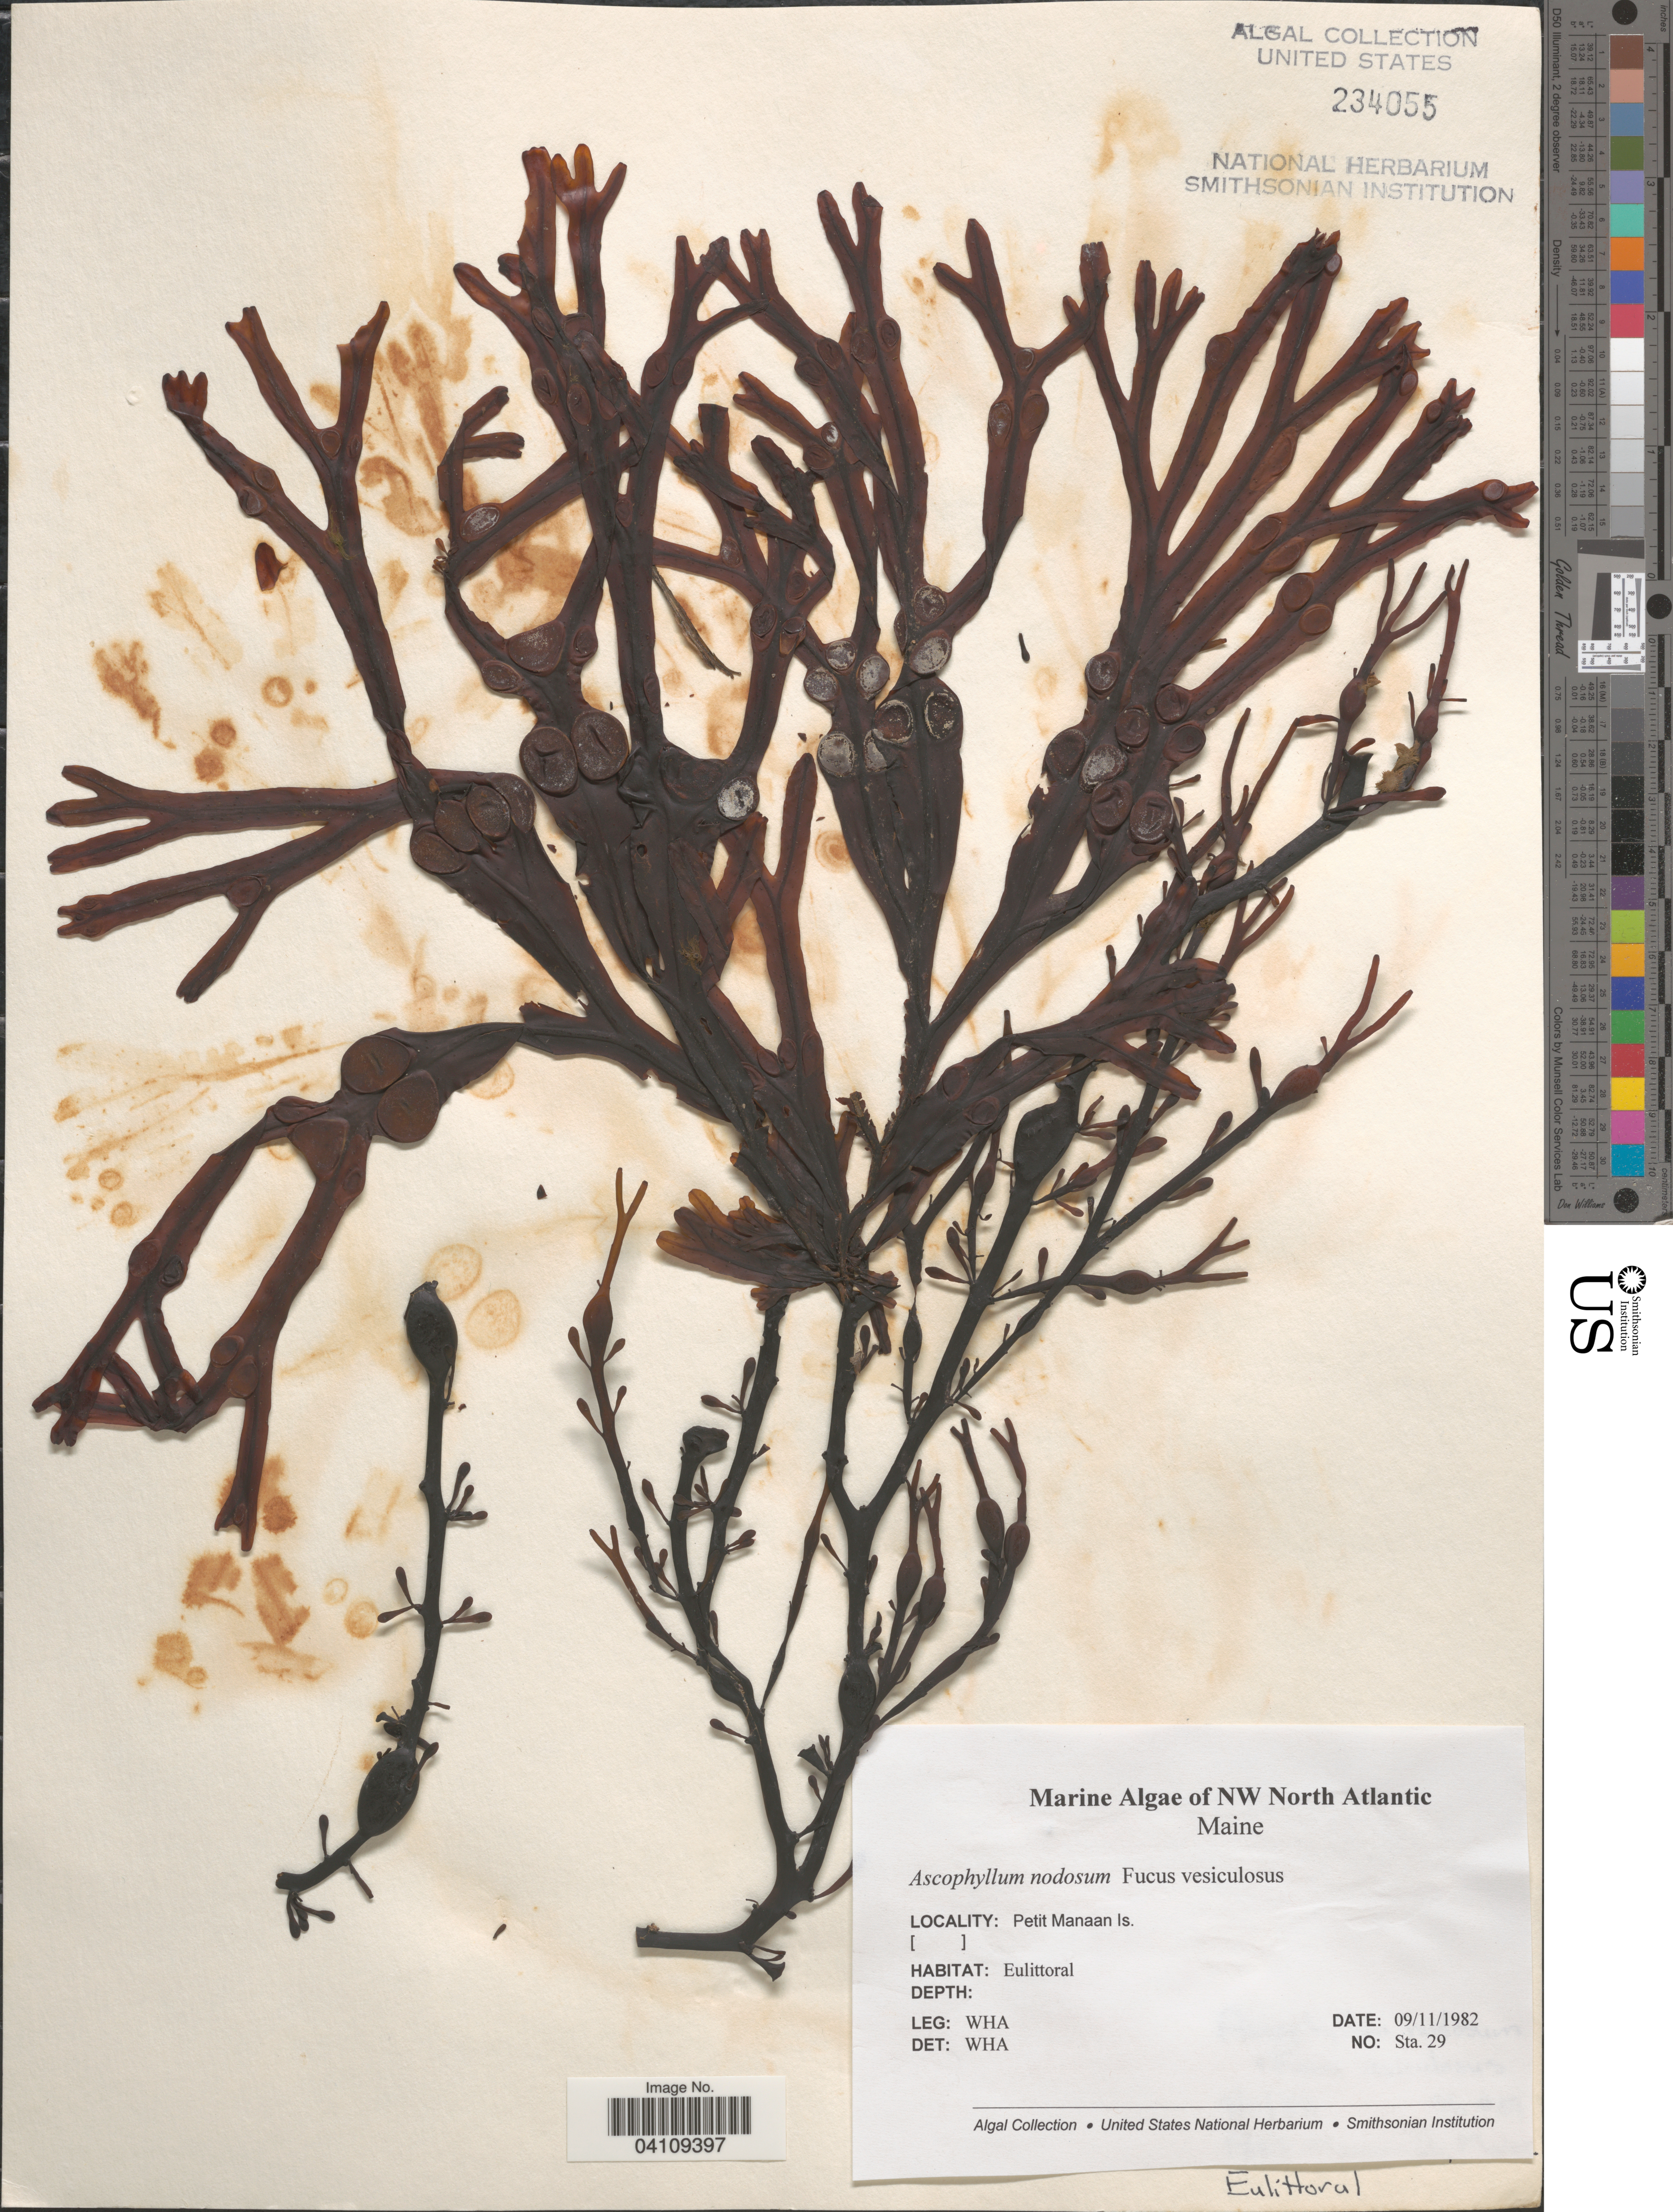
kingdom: Chromista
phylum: Ochrophyta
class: Phaeophyceae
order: Fucales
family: Fucaceae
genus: Ascophyllum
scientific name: Ascophyllum nodosum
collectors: W. H. Adey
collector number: Sta. 29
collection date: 1982-09-11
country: United States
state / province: Maine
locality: NW North Atlantic. Petit Manaan Is.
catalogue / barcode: US 234055